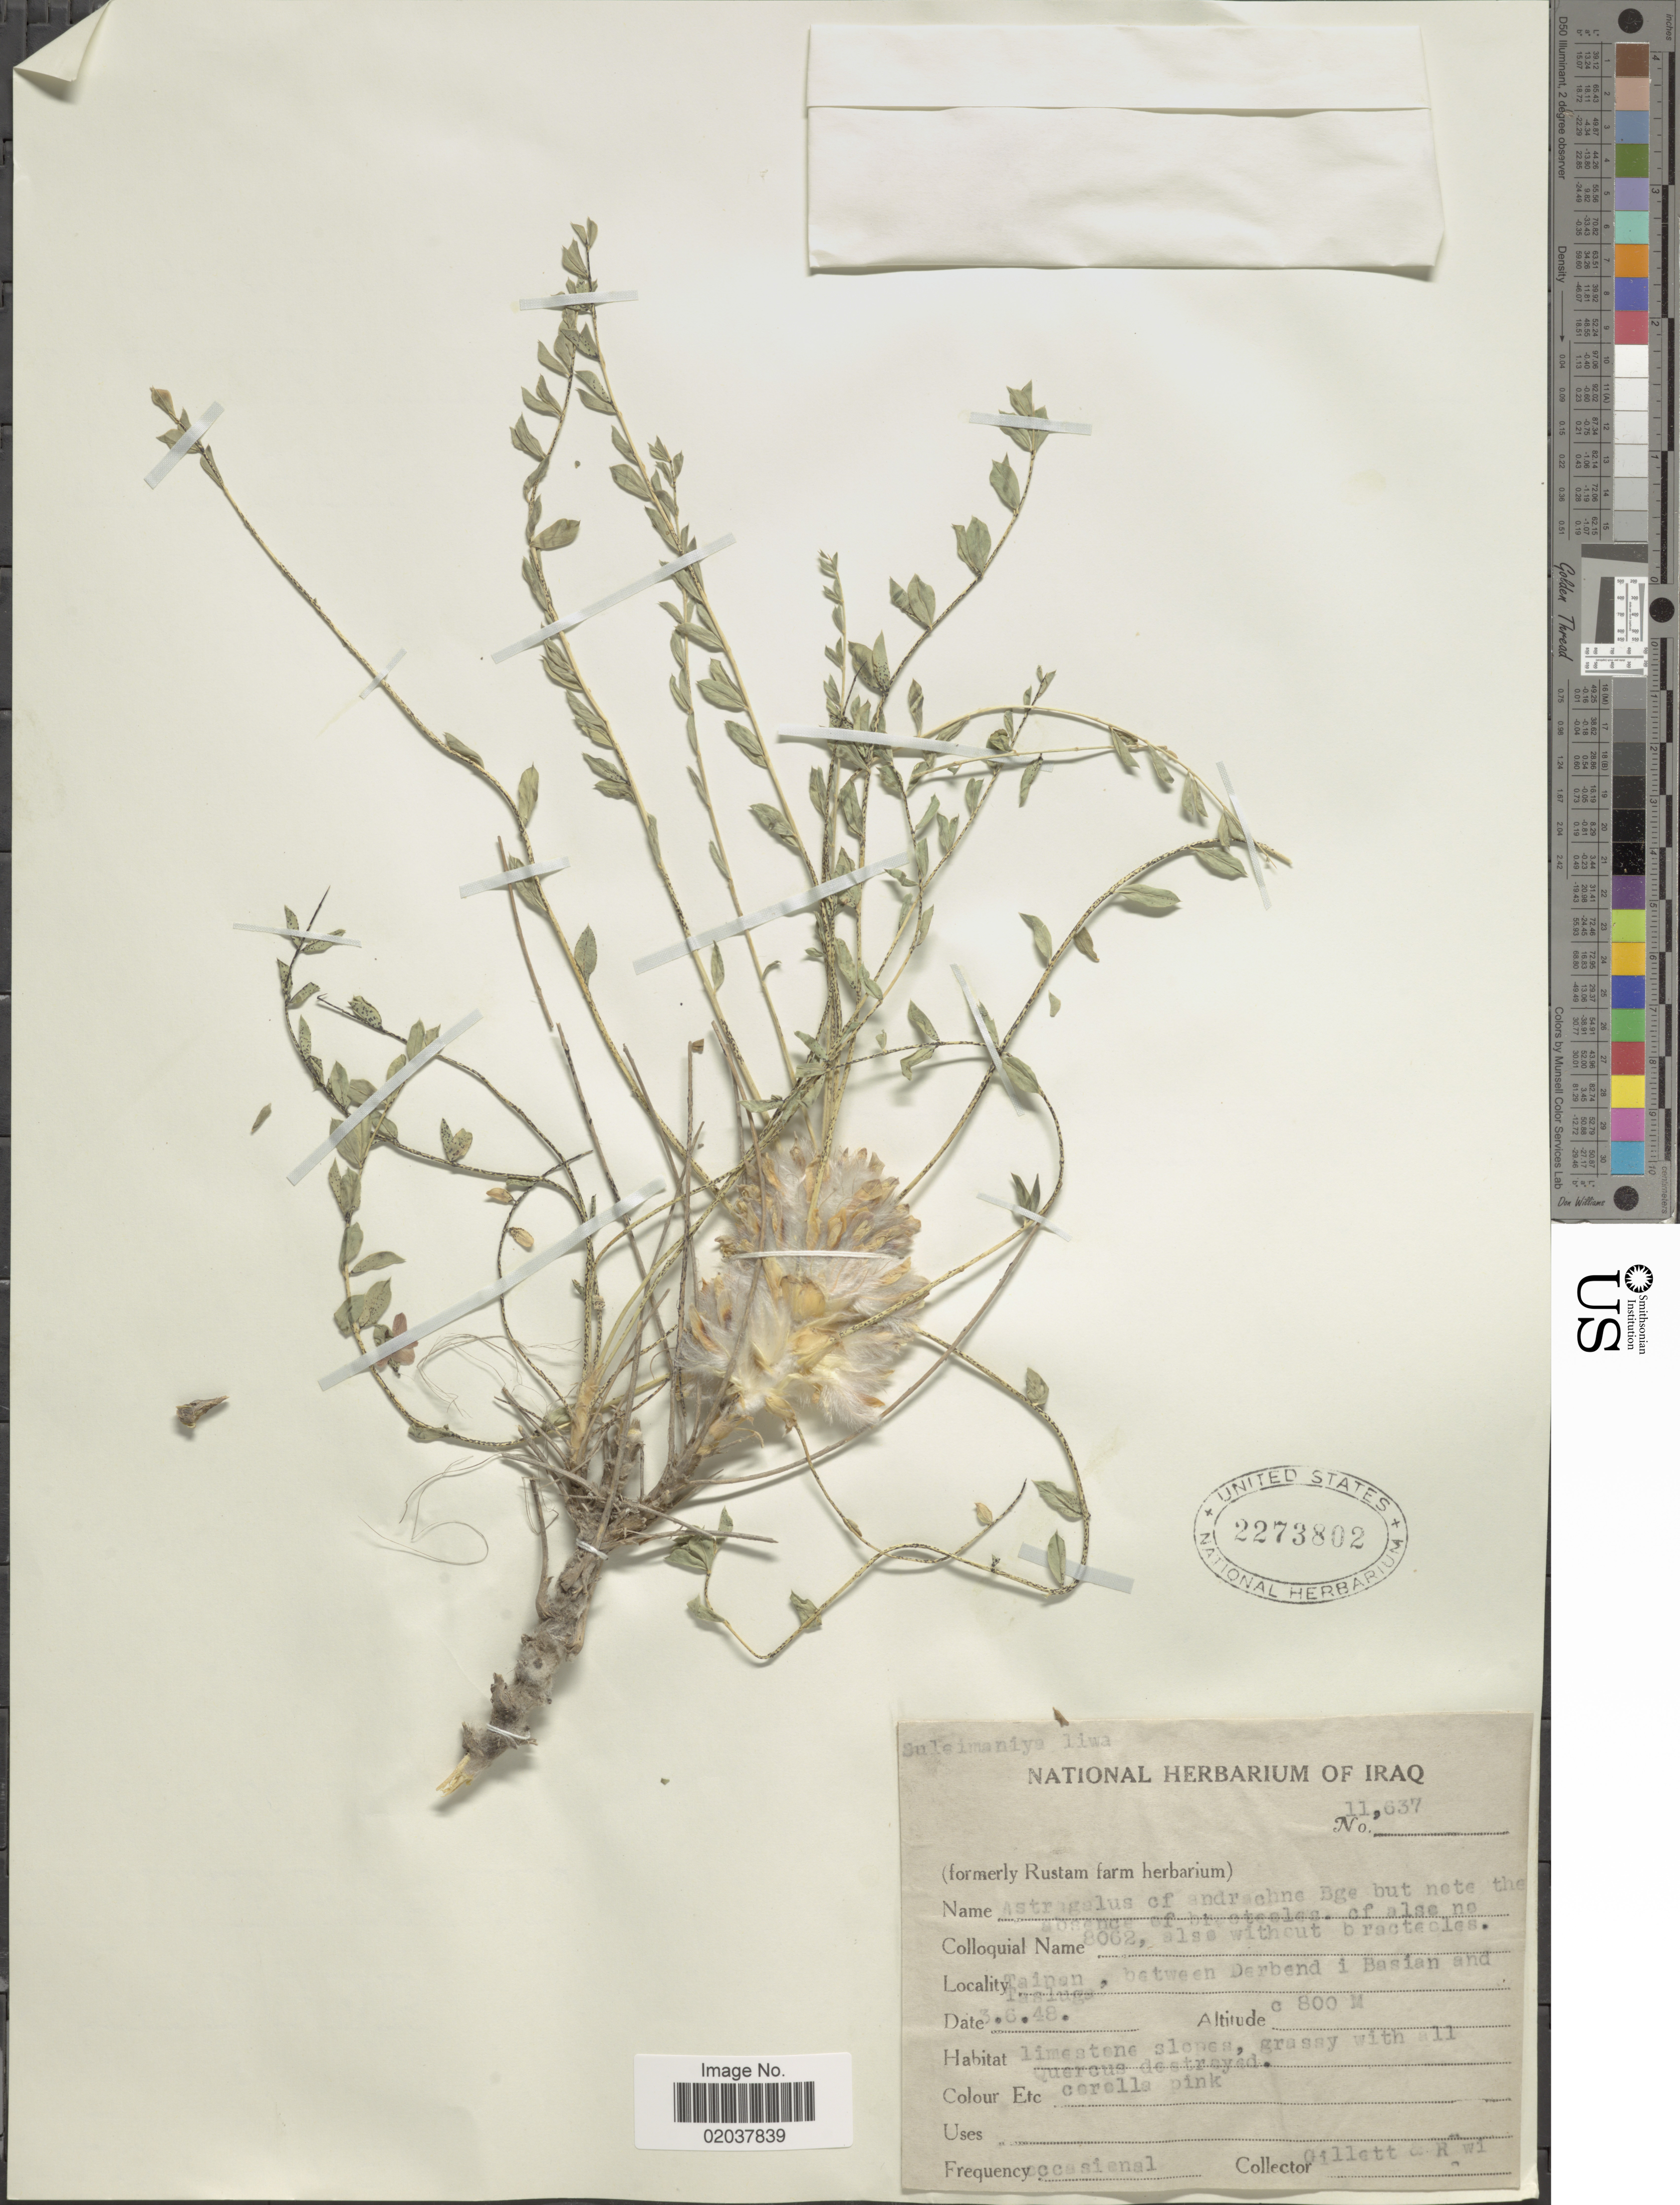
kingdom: Plantae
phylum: Tracheophyta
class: Magnoliopsida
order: Fabales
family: Fabaceae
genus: Astragalus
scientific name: Astragalus cephalotes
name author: Banks & Sol.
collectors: Gillett, -- & -. Rawi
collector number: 11637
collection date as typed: Transcribed d/m/y: 3/6/48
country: Iraq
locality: Tainan, between Derbend i Basian and Tasluga [interpreted]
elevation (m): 800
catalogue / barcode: US 2273802